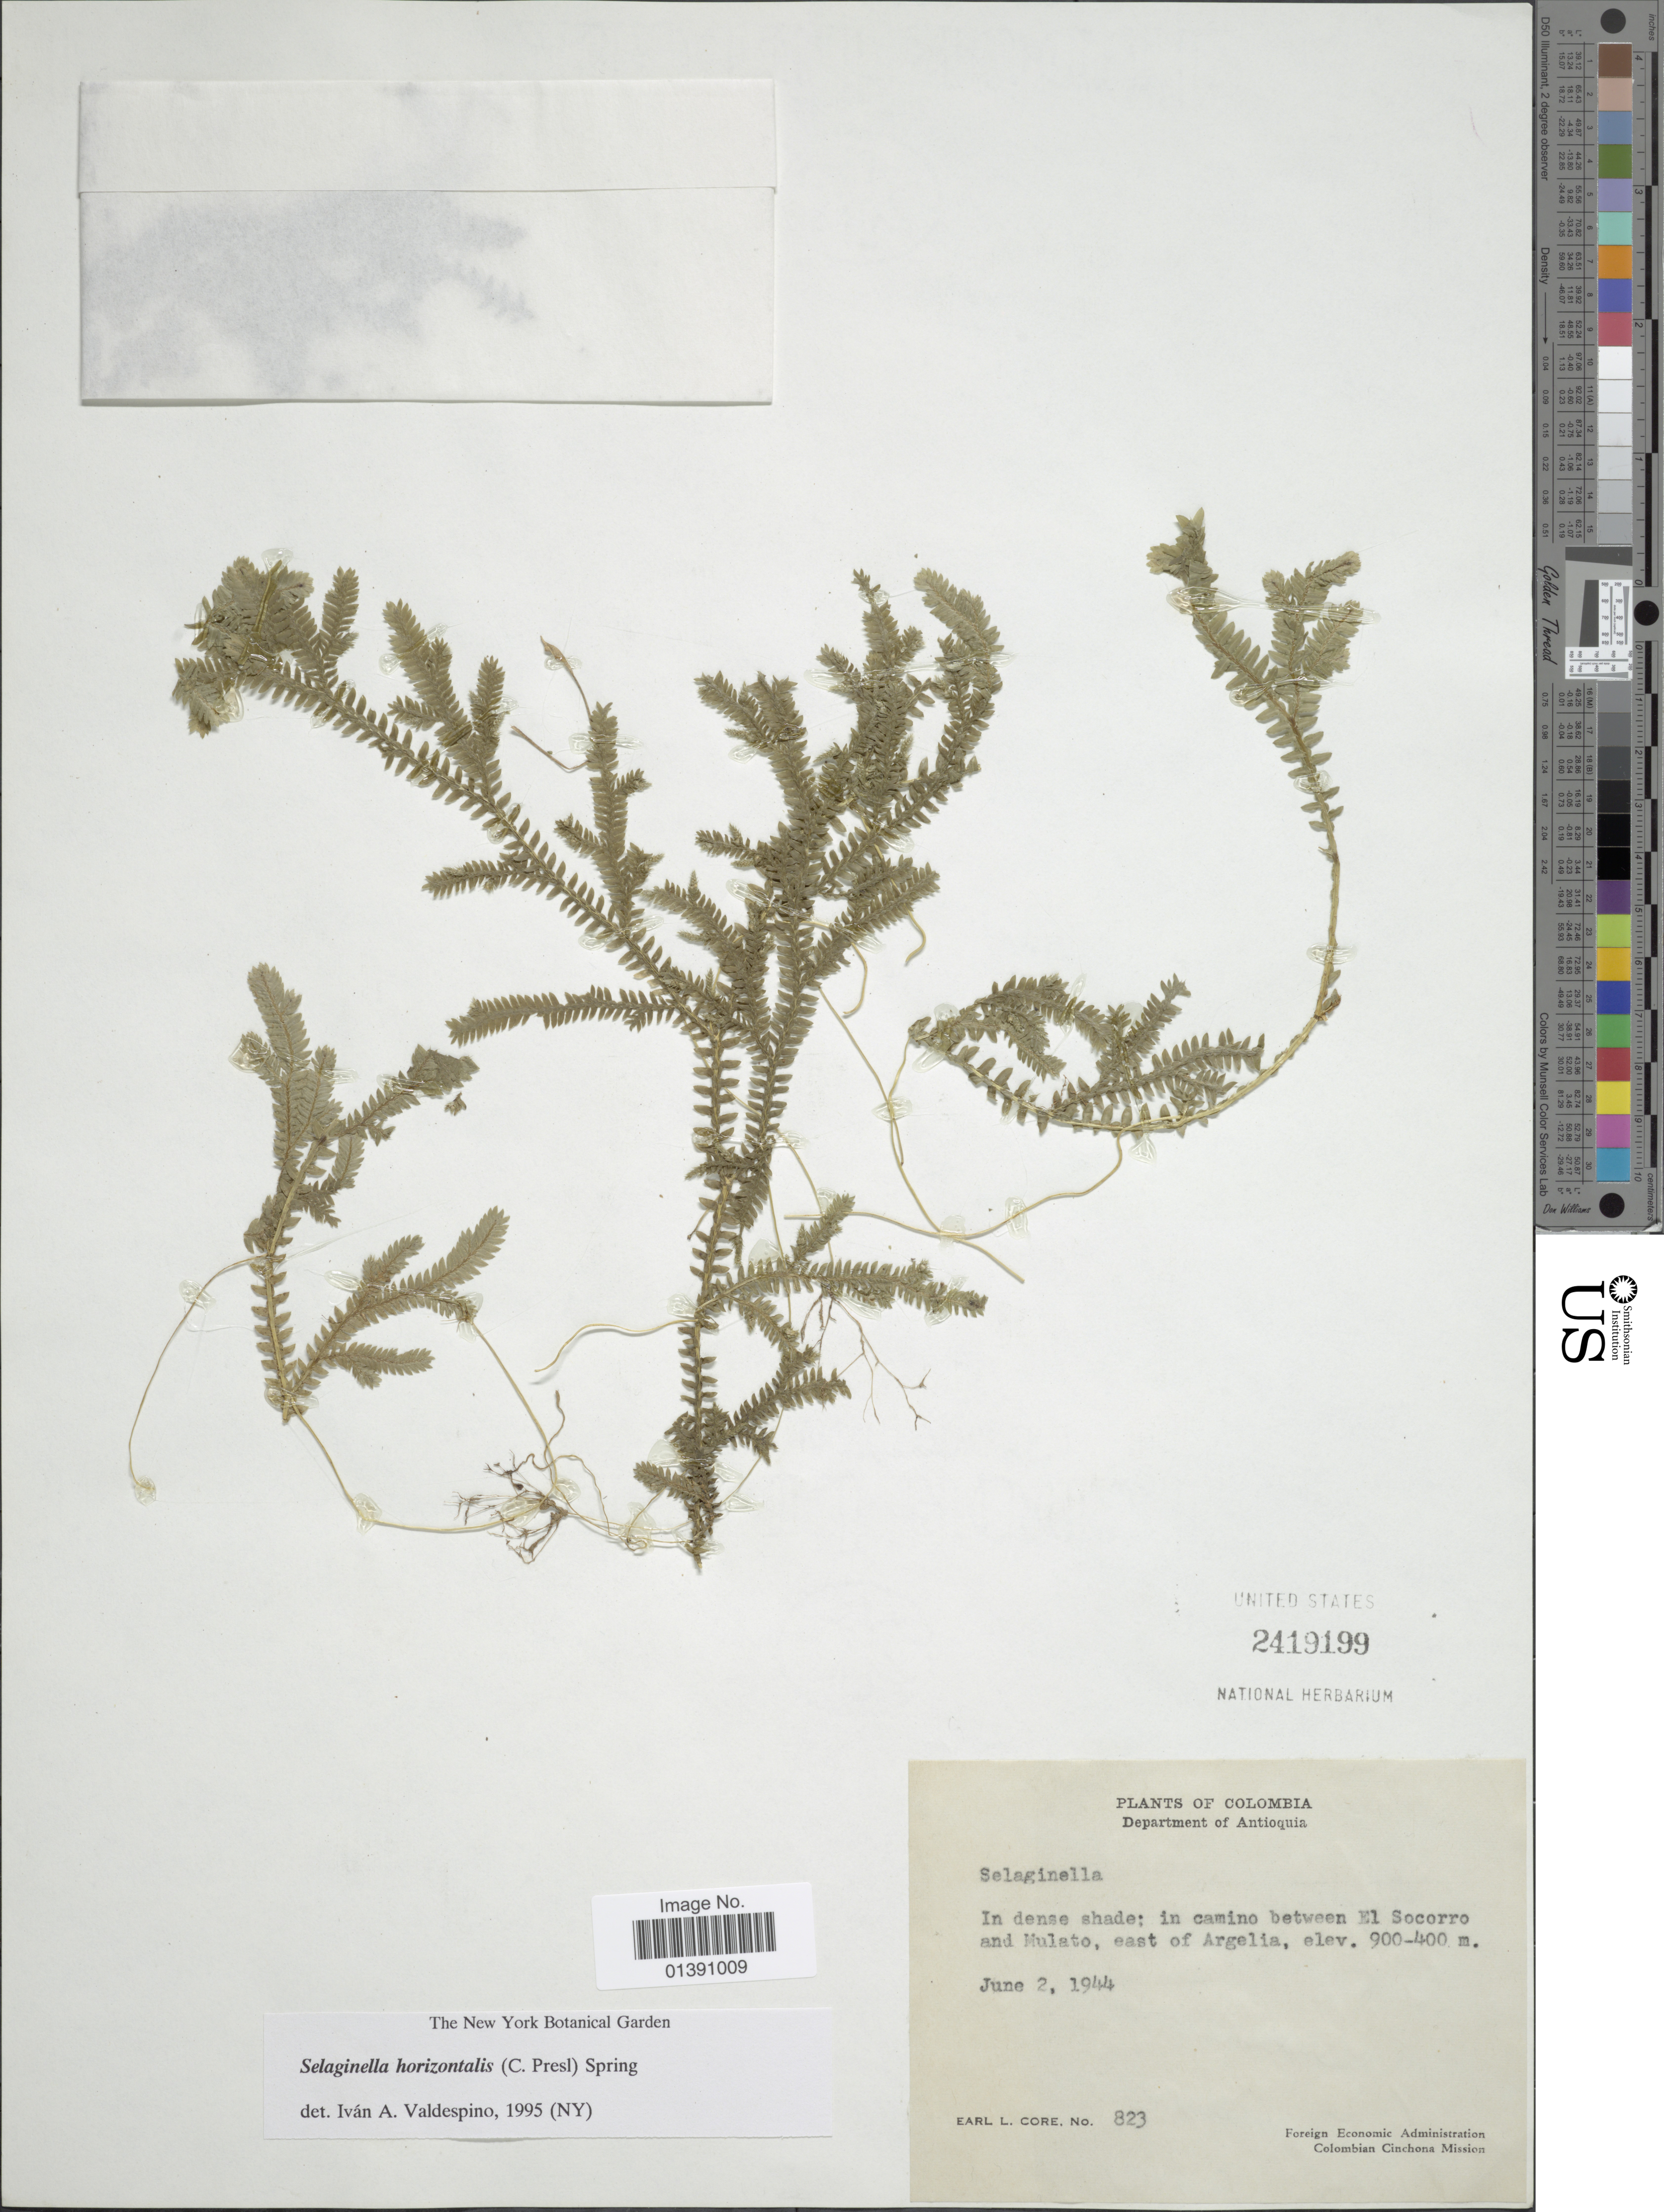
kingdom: Plantae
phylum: Tracheophyta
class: Lycopodiopsida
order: Selaginellales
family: Selaginellaceae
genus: Selaginella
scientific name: Selaginella horizontalis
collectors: E. L. Core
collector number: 823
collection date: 1944-06-02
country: Colombia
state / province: Antioquia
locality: In camino between El Socorro and Mulato, east of Argelia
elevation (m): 400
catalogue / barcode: US 2419199